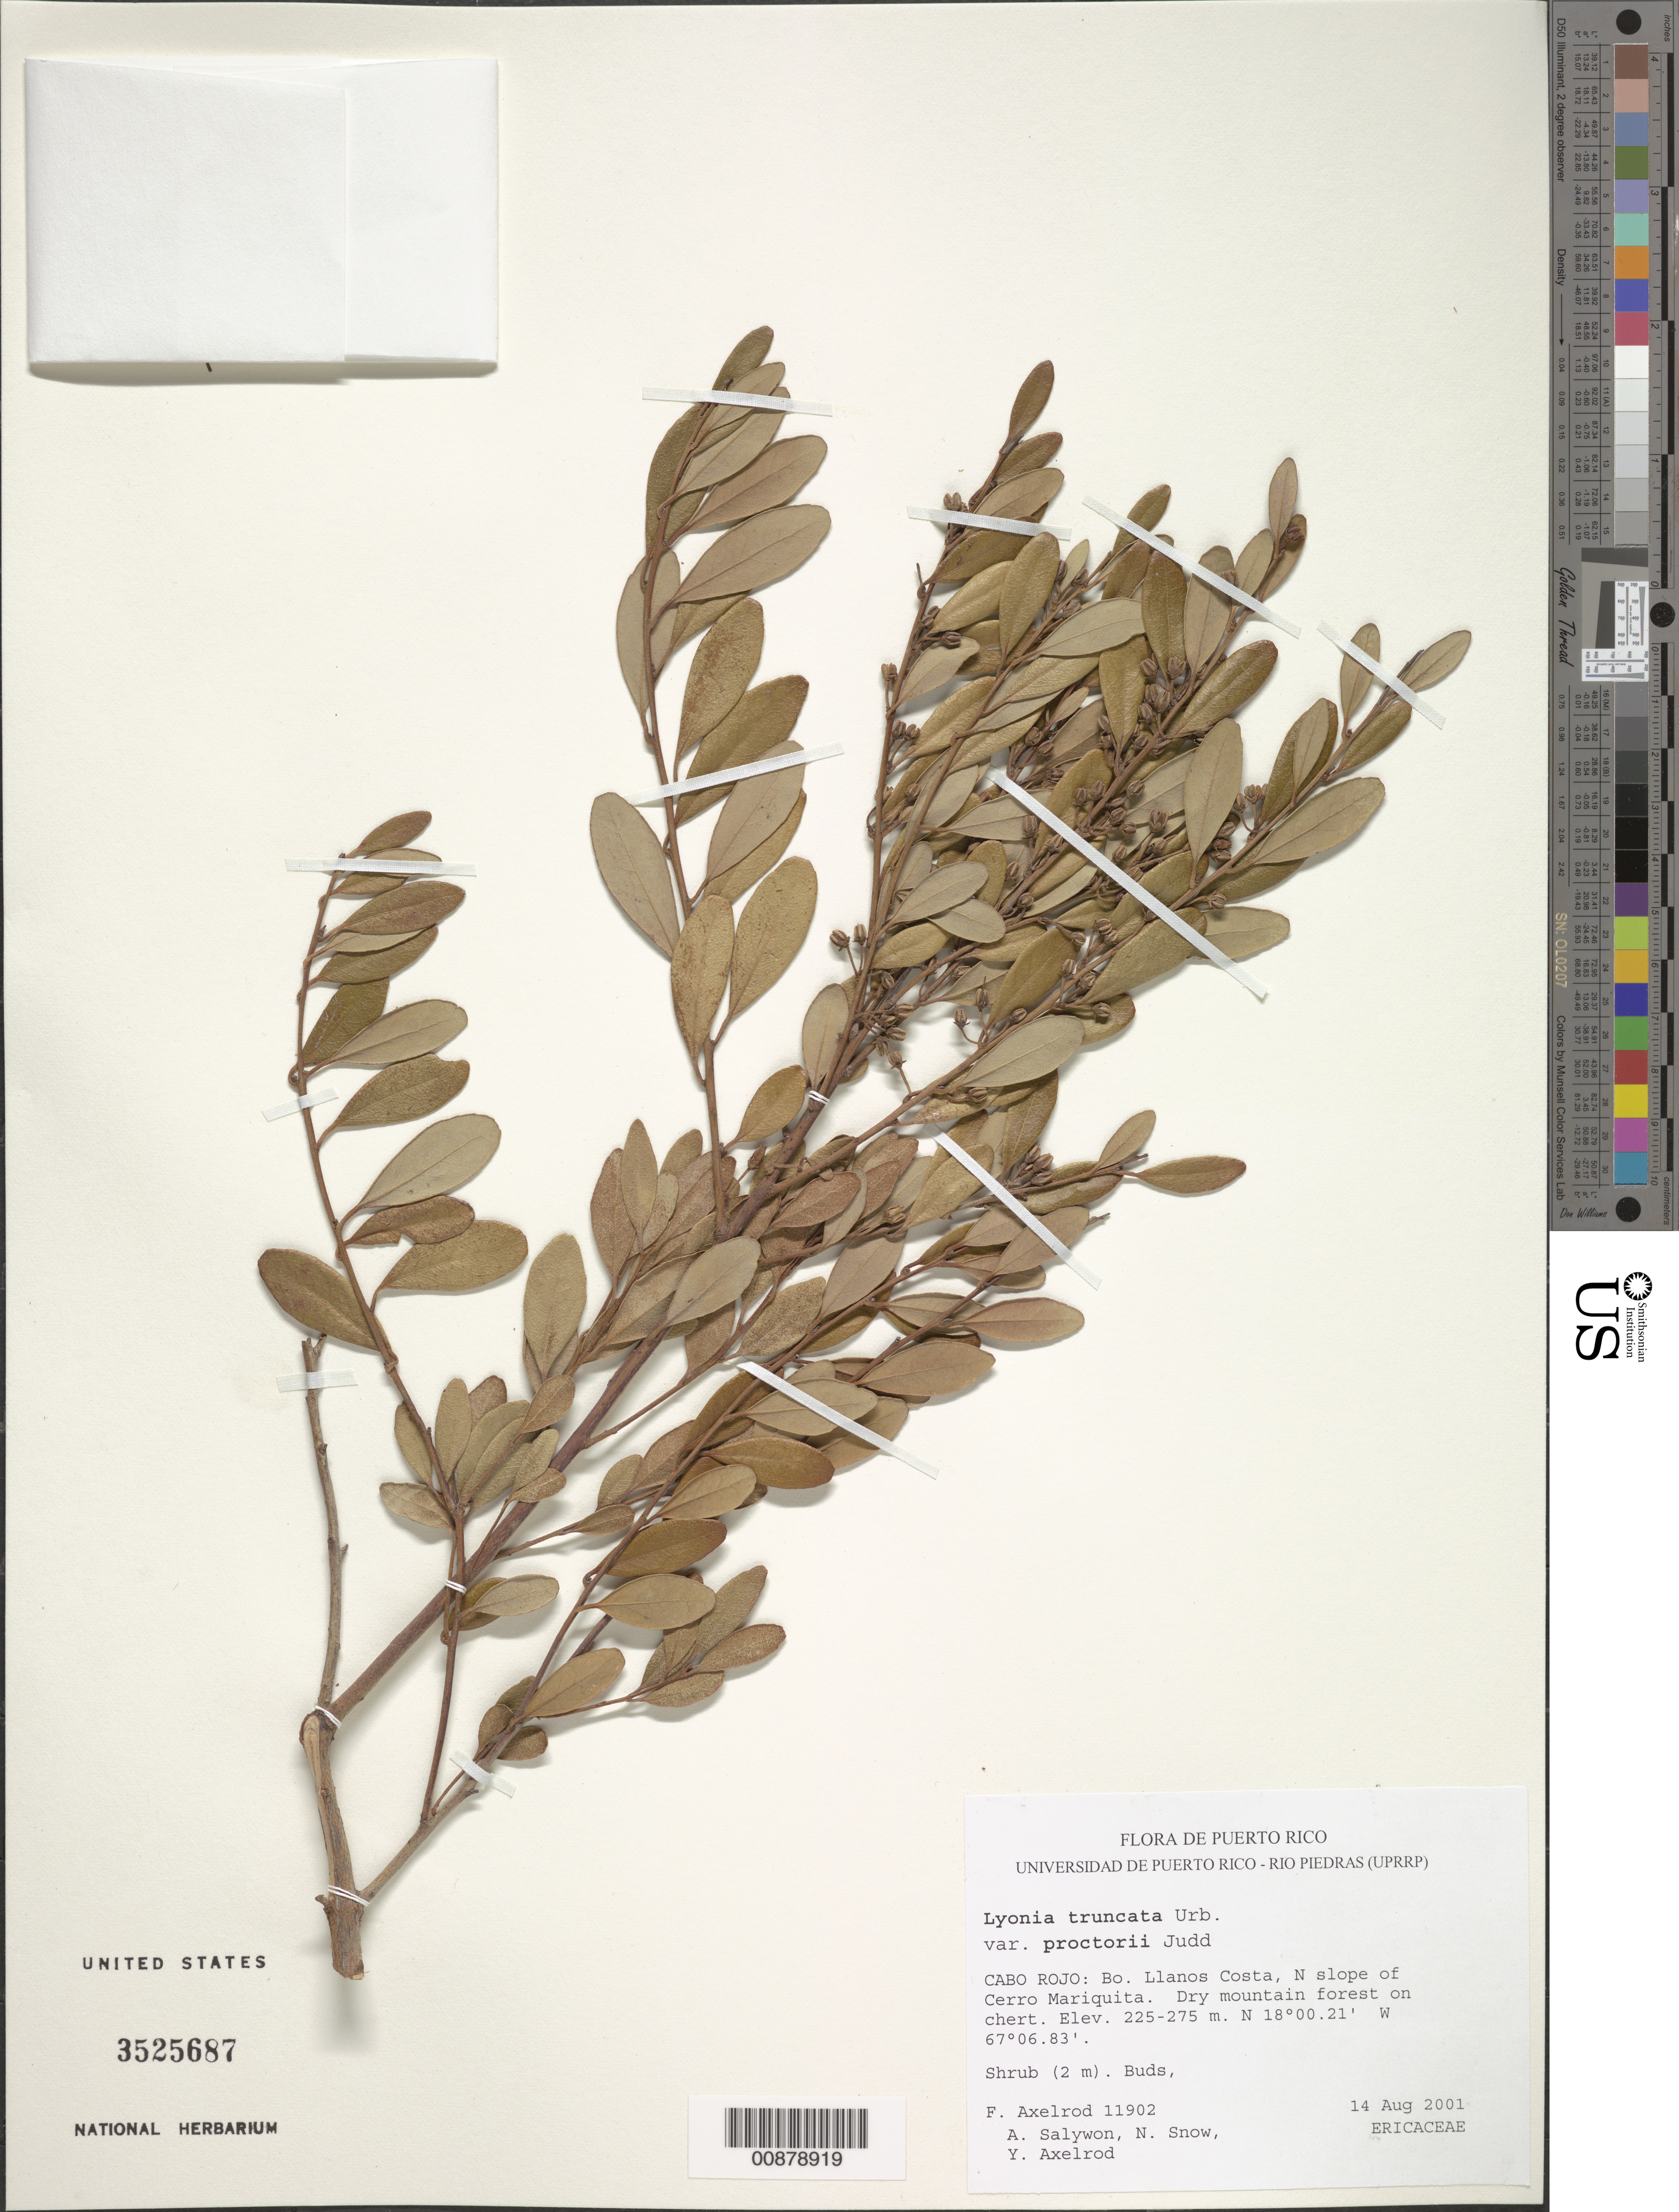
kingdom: Plantae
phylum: Tracheophyta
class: Magnoliopsida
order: Ericales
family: Ericaceae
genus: Lyonia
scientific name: Lyonia truncata var. proctorii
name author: Judd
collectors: F. S. Axelrod, A. M. Salywon, N. Snow & Y. Axelrod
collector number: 11902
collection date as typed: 14 Aug 2001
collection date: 2001-08-14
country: Puerto Rico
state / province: Cabo Rojo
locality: Bo. Llanos Costa, N slope of Cerro Mariquita.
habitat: Dry mountain forest on chert.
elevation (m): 225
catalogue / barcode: US 3525687